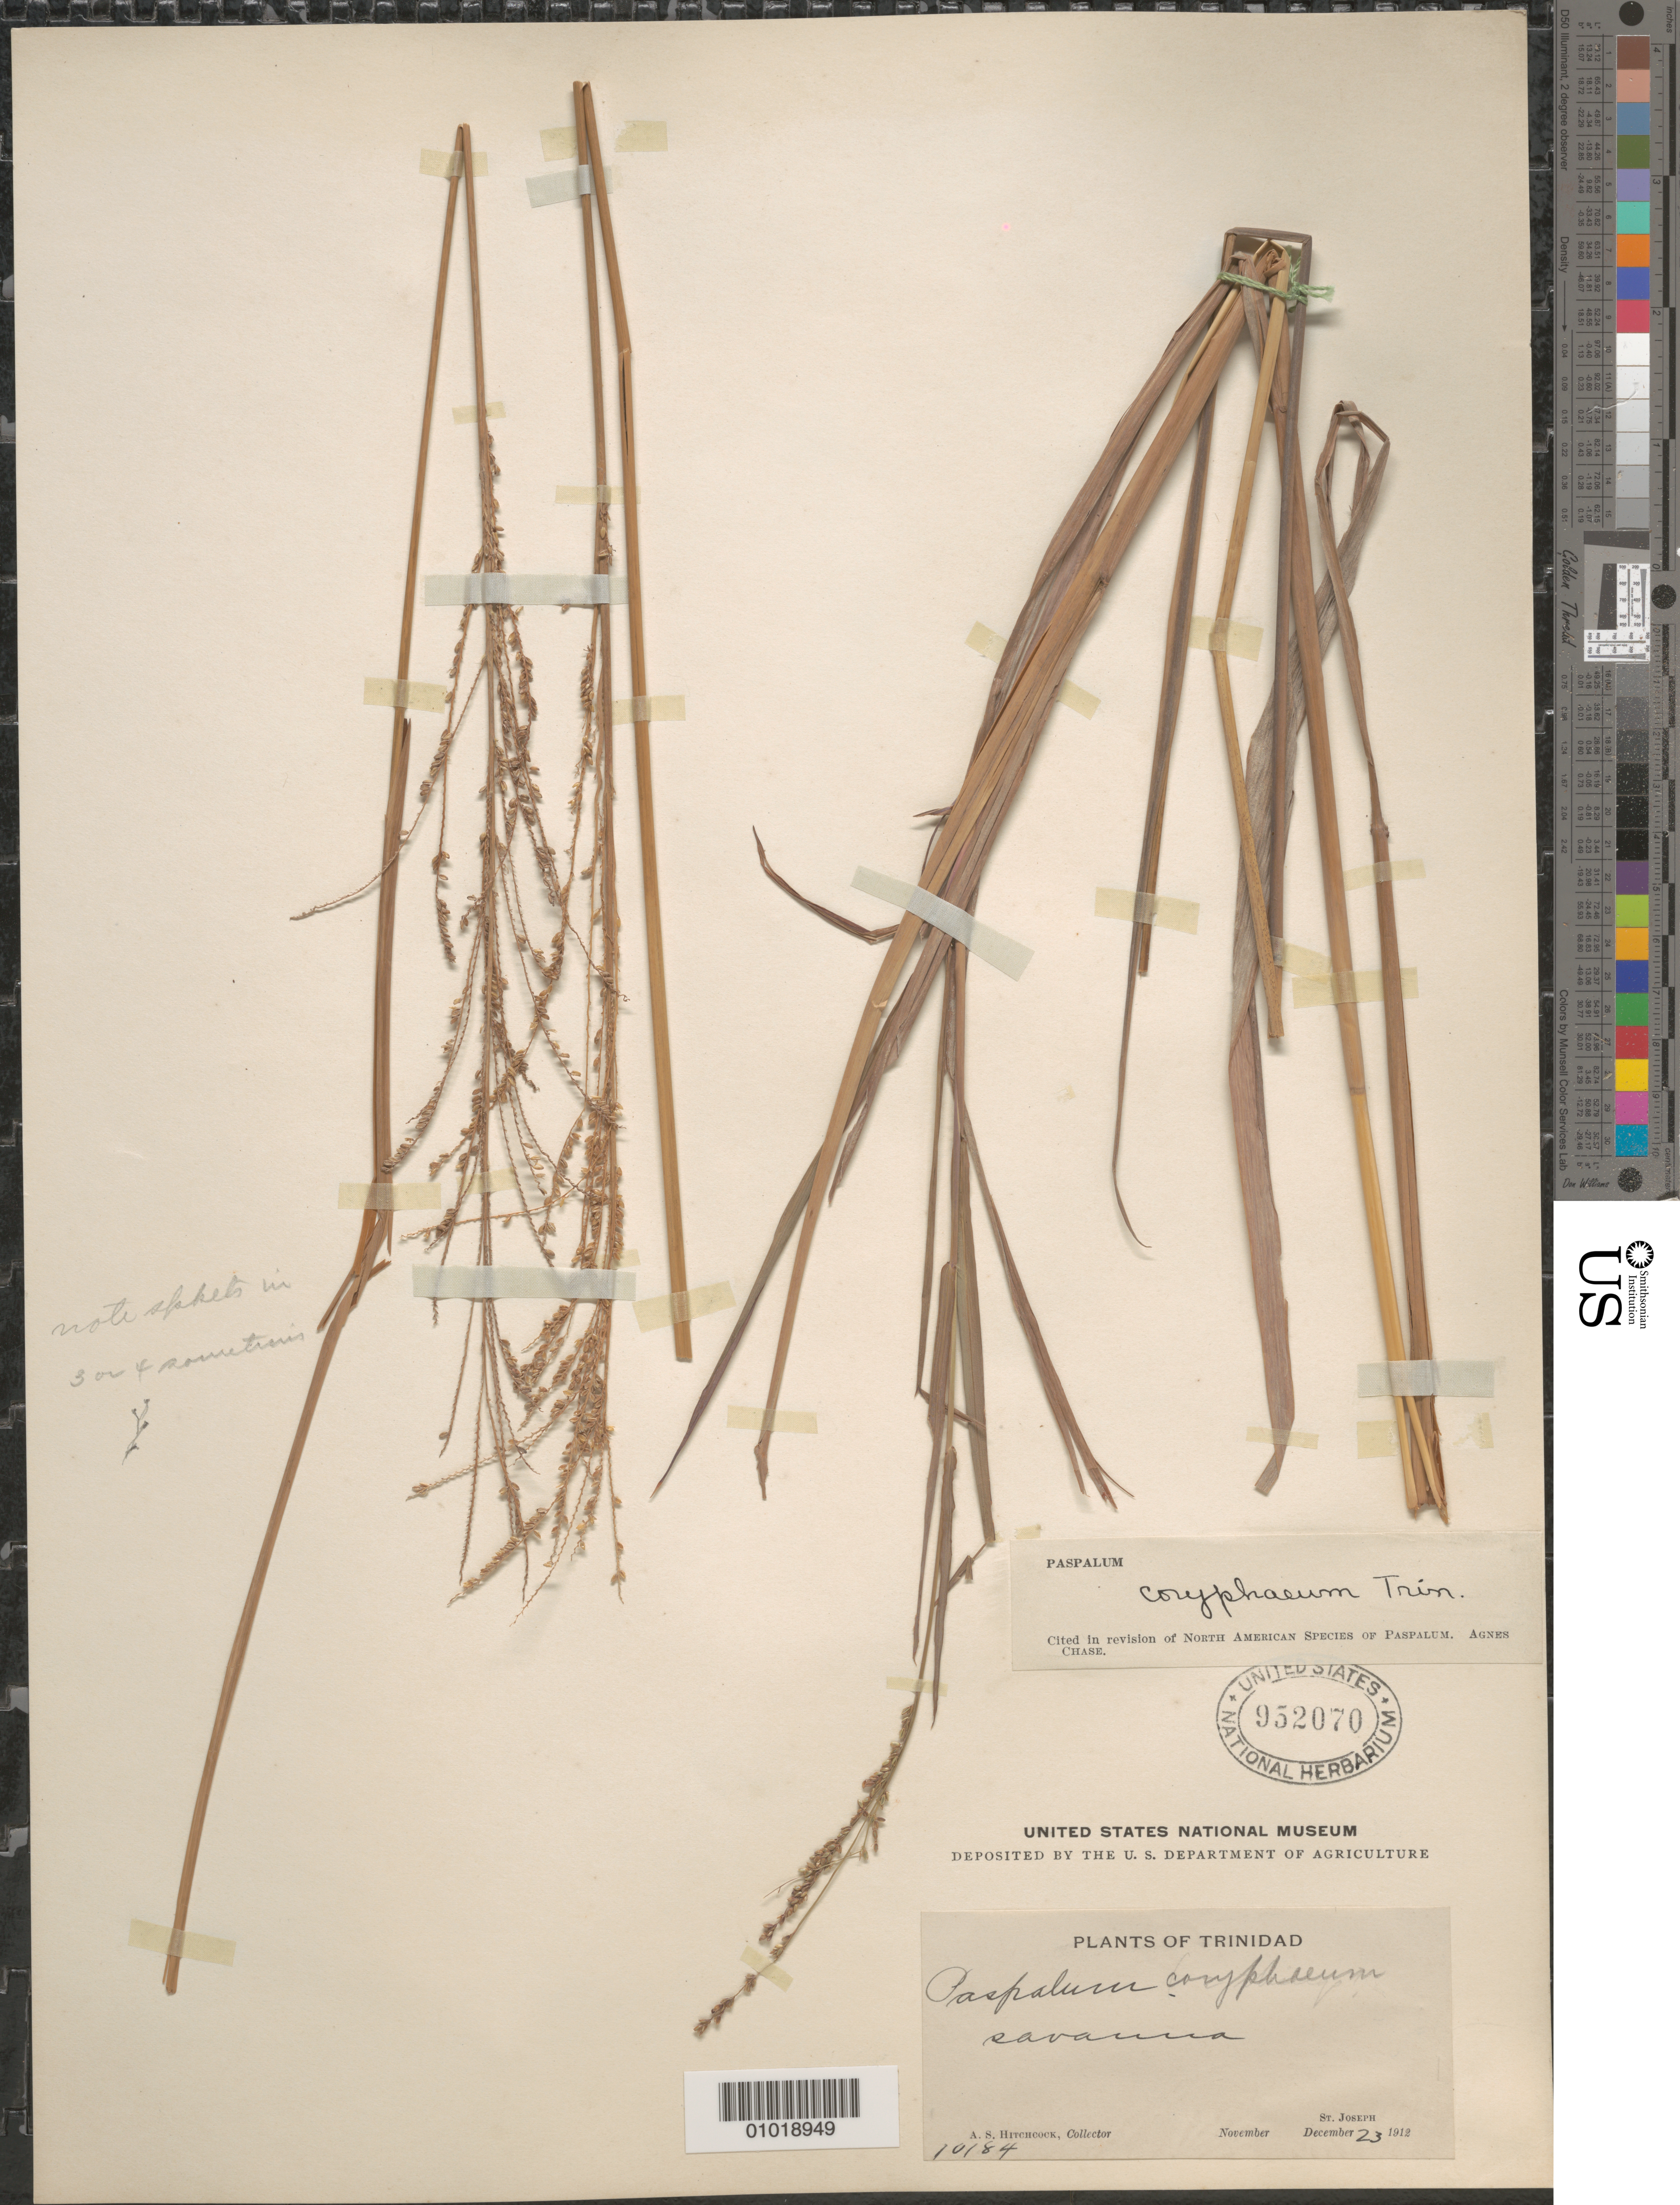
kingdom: Plantae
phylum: Tracheophyta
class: Liliopsida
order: Poales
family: Poaceae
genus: Paspalum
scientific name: Paspalum coryphaeum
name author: Trin.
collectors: A. S. Hitchcock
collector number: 10184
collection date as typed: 23 Dec 1912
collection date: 1912-12-23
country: Trinidad and Tobago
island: Trinidad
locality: St. Joseph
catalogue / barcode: US 952070